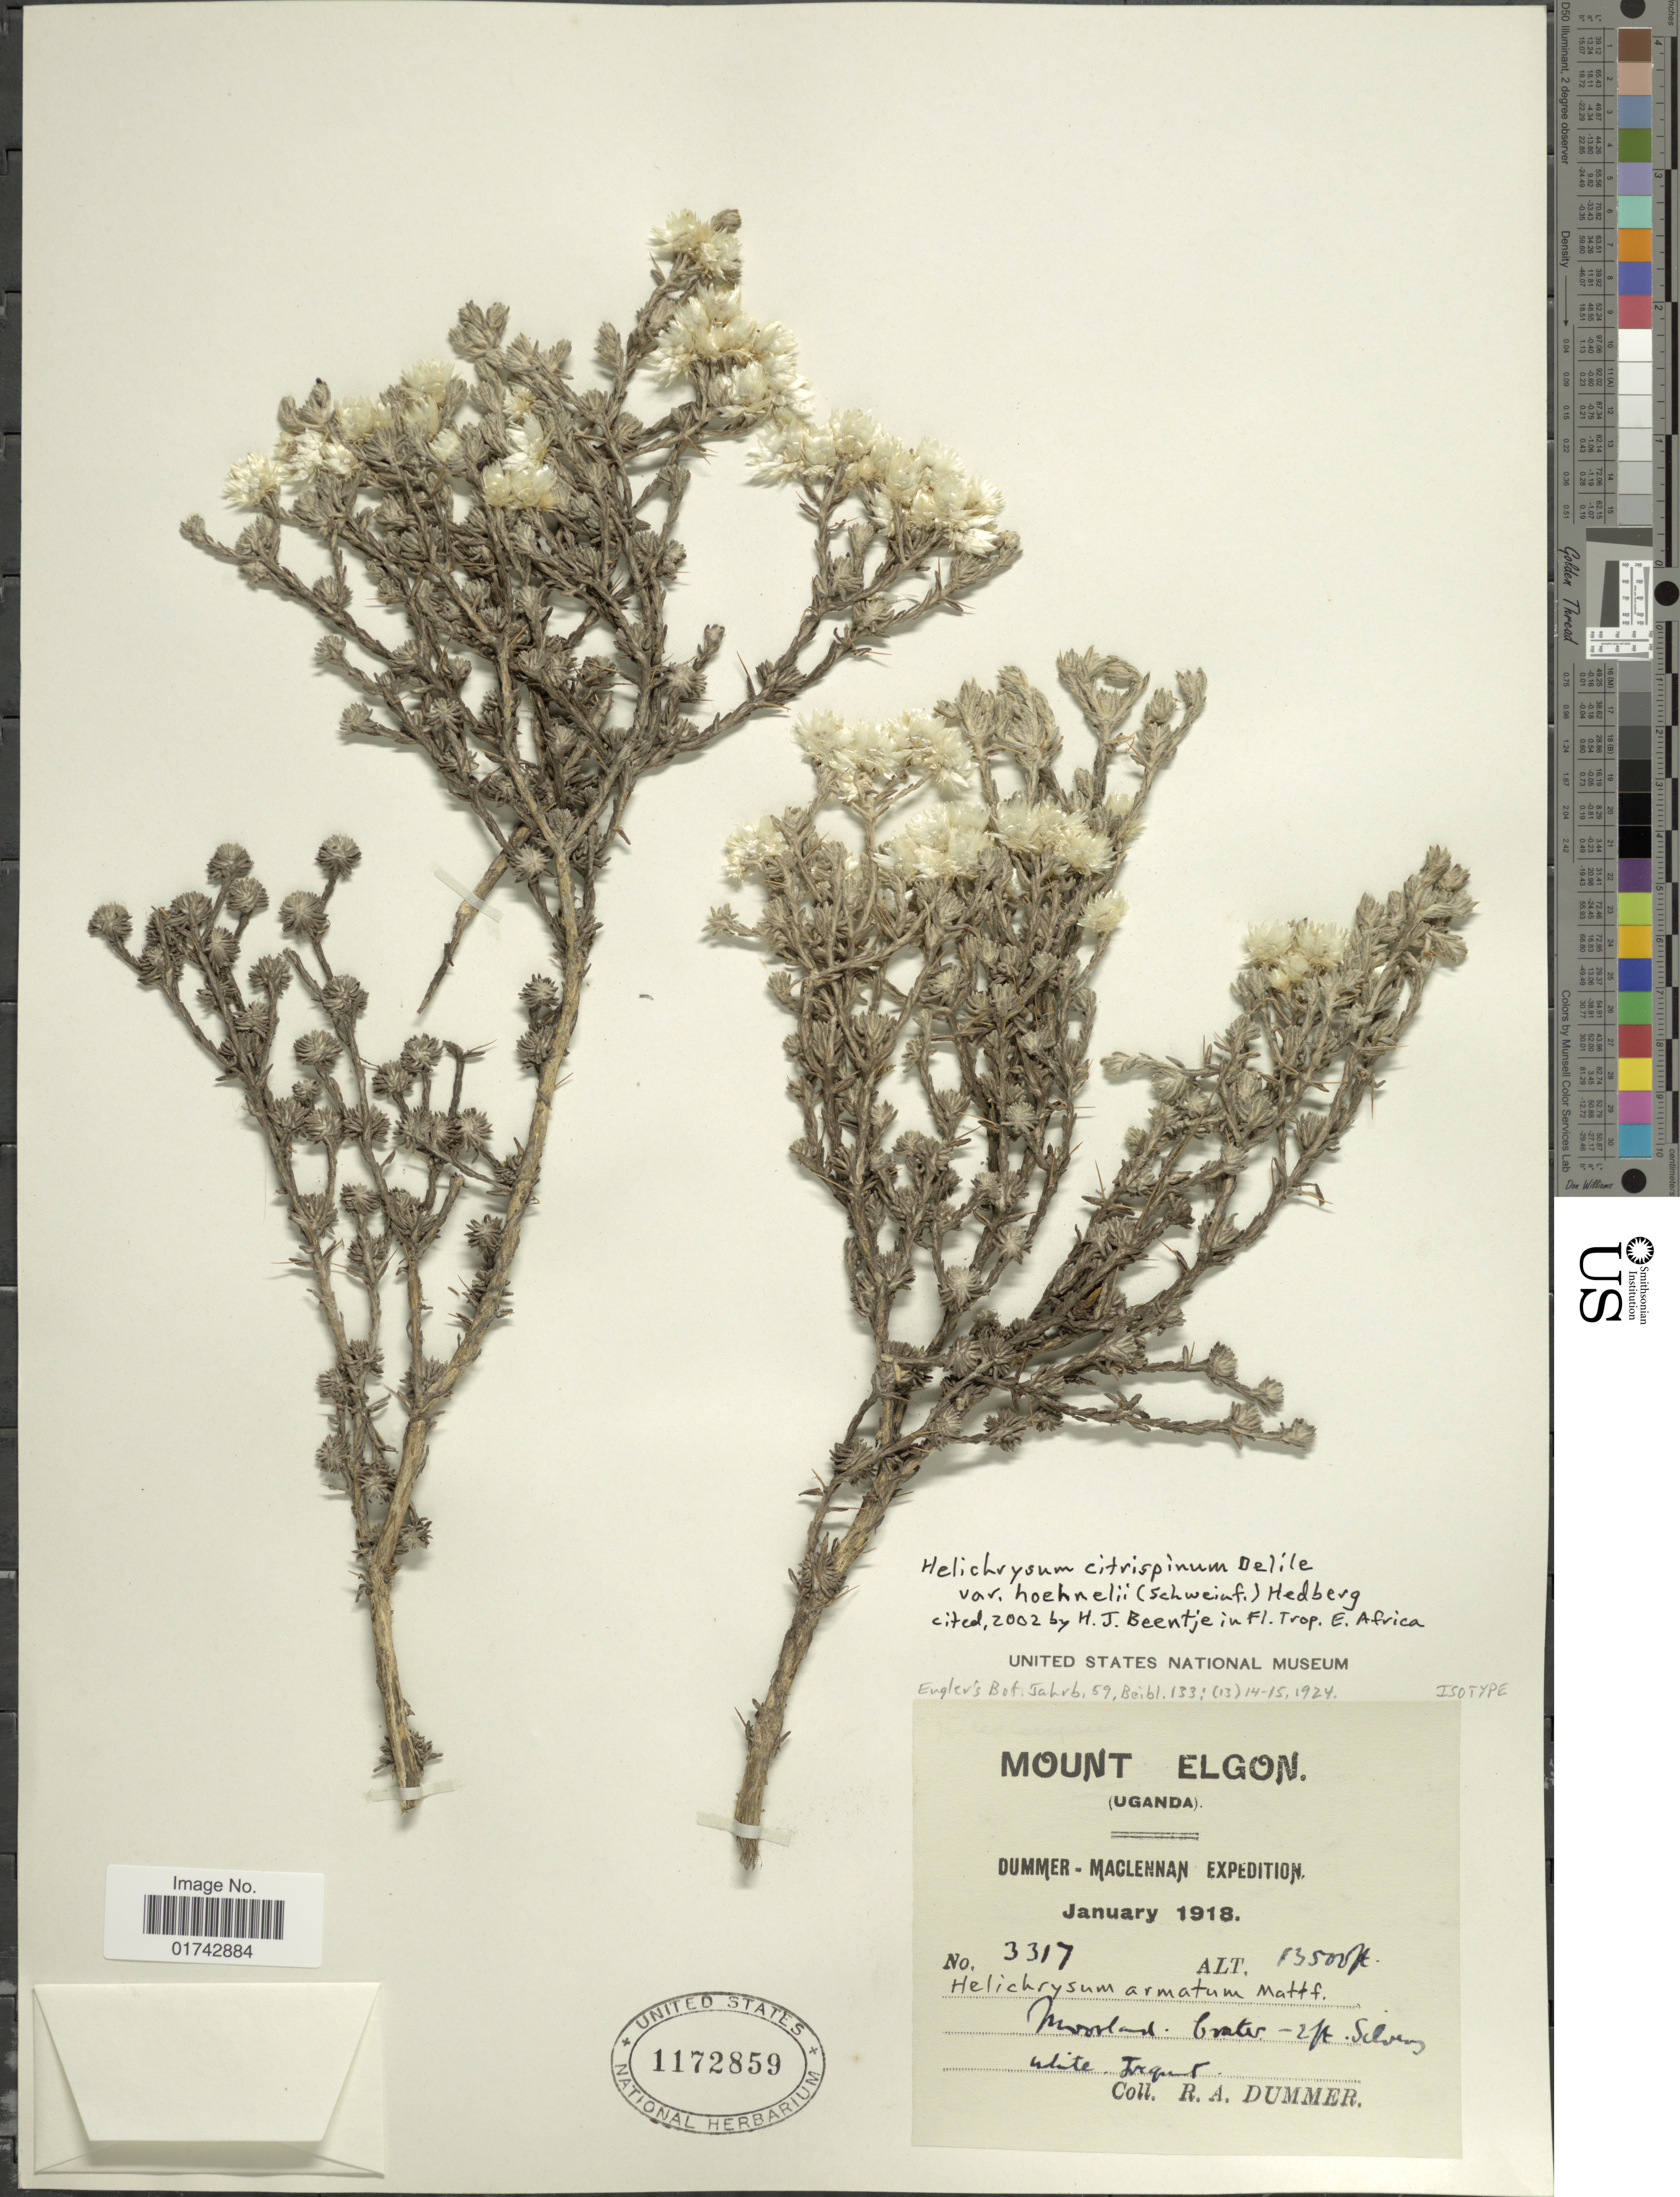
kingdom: Plantae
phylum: Tracheophyta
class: Magnoliopsida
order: Asterales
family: Asteraceae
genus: Helichrysum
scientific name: Helichrysum citrispinum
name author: Delile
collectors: R. Dümmer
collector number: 3317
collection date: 1918-01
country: Uganda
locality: Mount Elgon. Moorland. Crater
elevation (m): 4115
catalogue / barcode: US 1172859